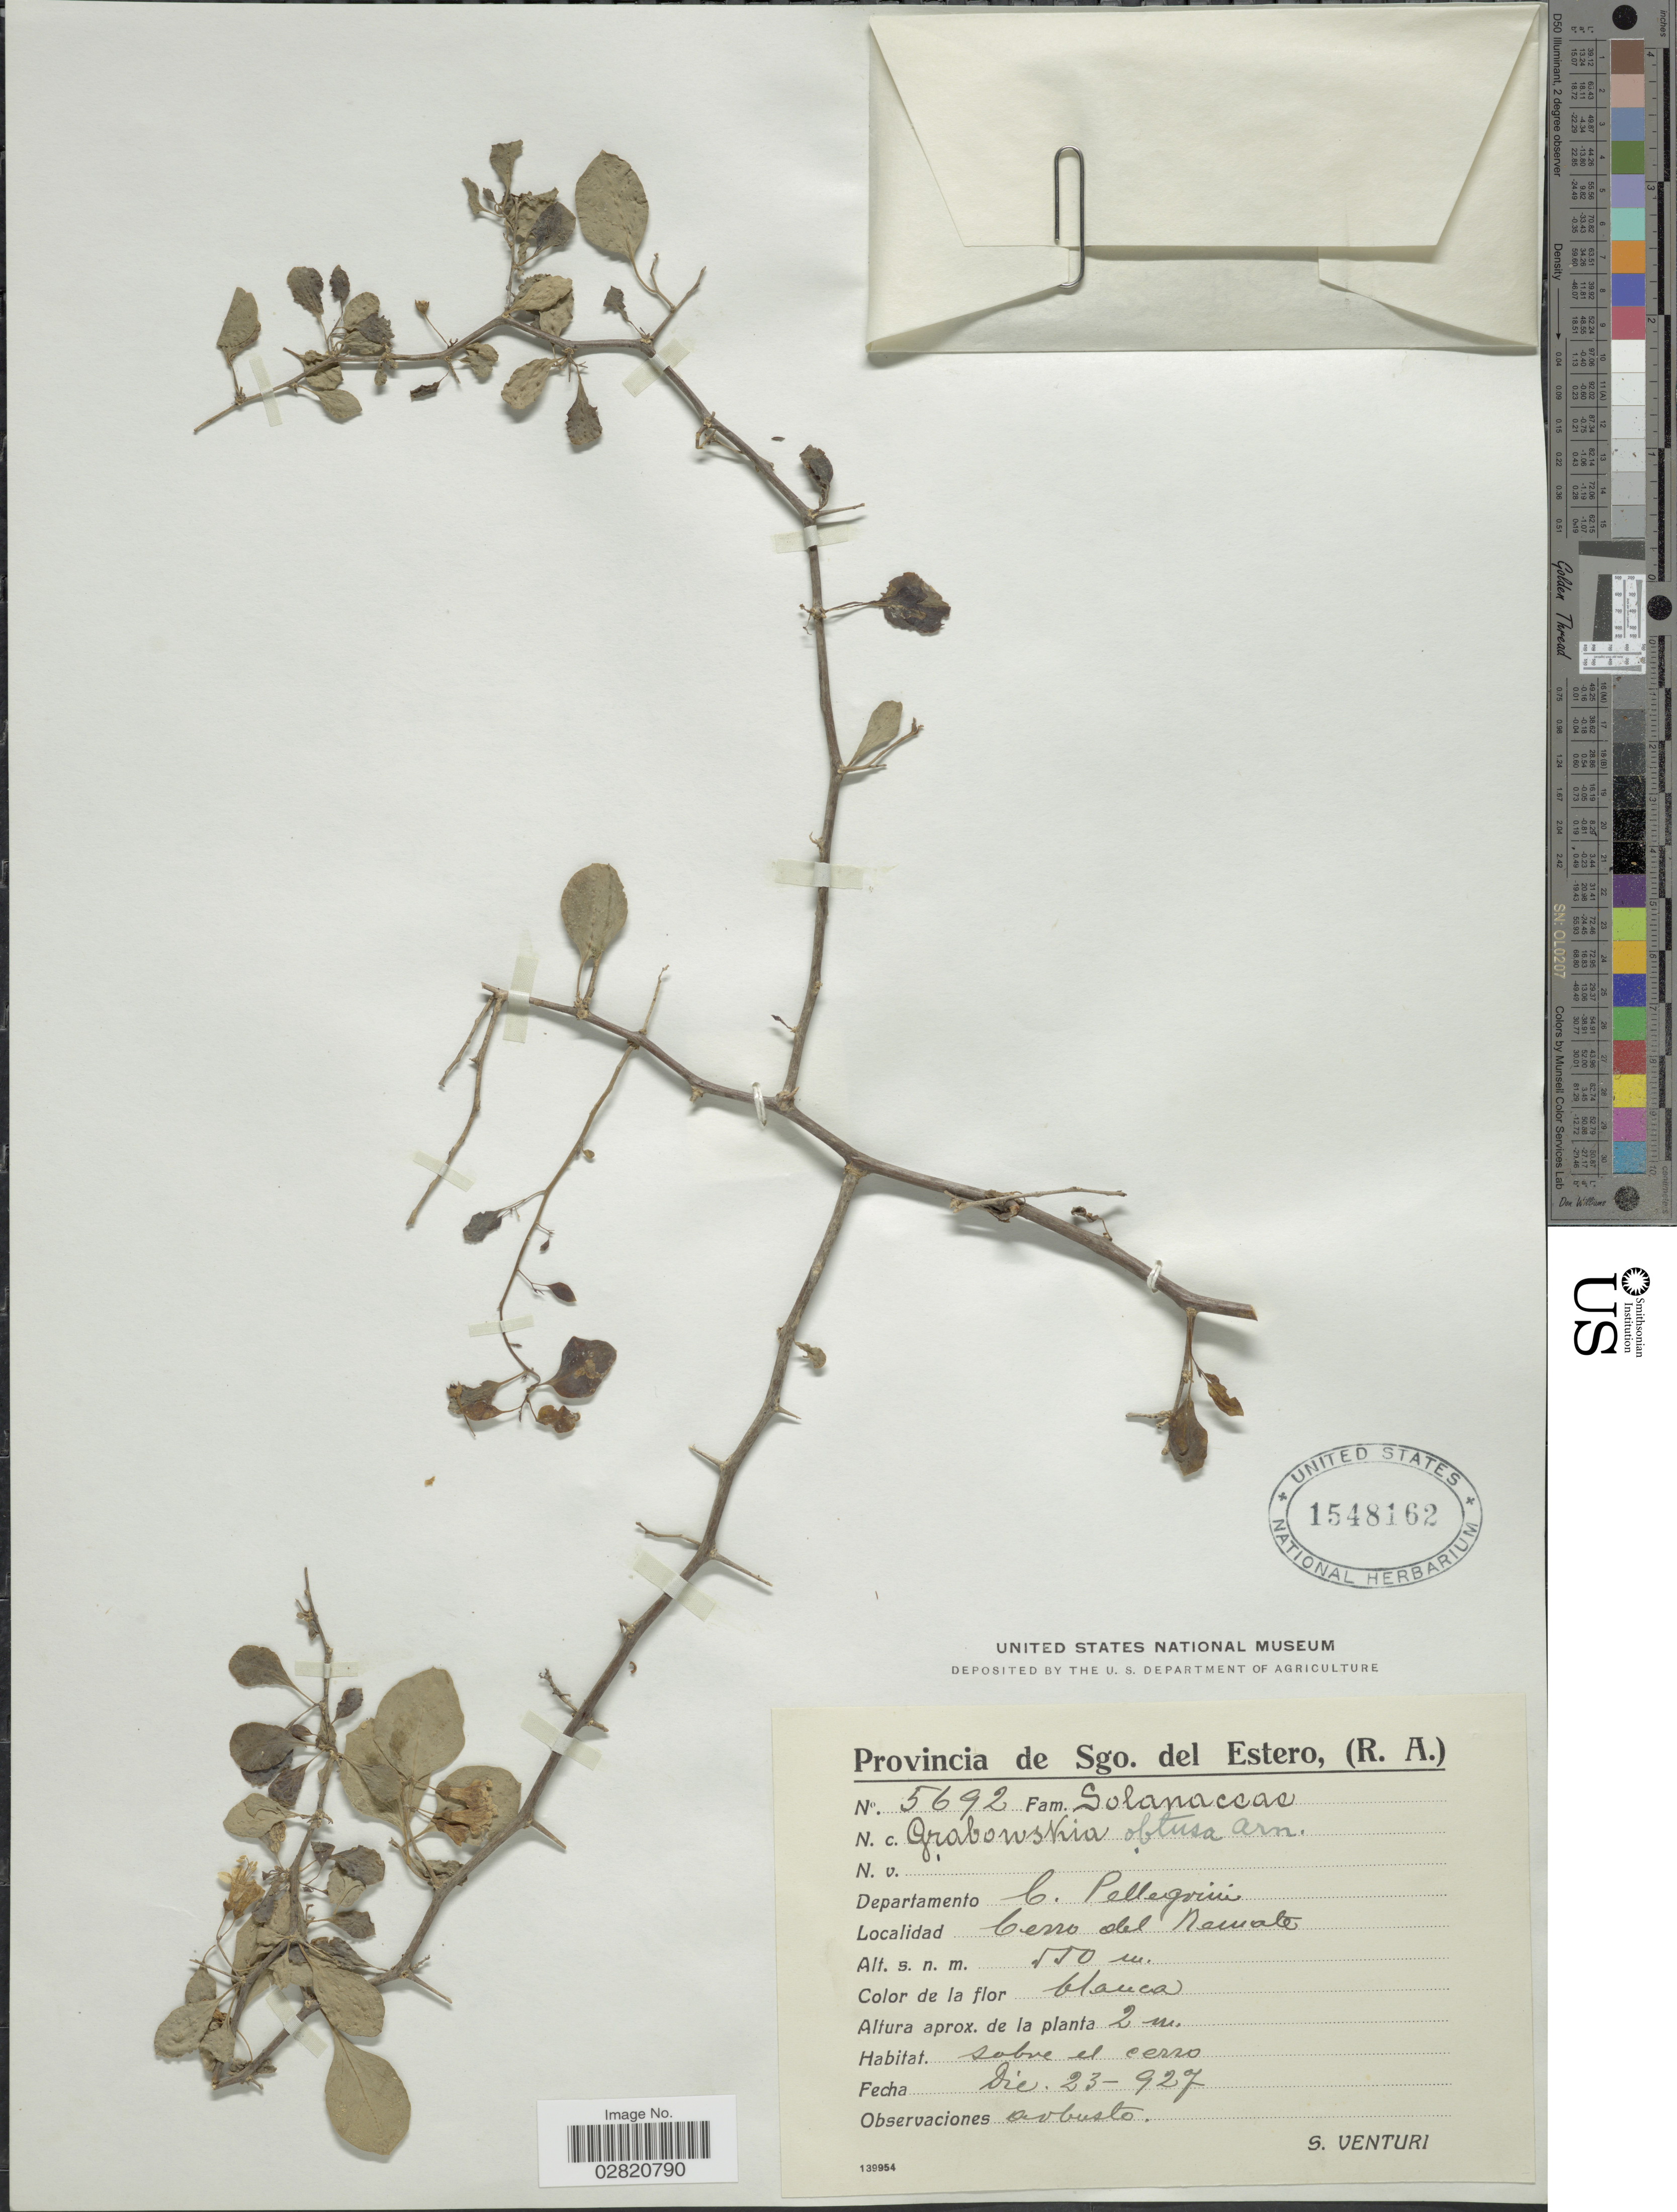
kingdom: Plantae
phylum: Tracheophyta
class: Magnoliopsida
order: Solanales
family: Solanaceae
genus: Grabowskia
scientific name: Grabowskia obtusa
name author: Arn.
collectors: S. Venturi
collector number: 5692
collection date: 1927-12-23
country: Argentina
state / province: Santiago del Estero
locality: Departamento C. Pellegrim. Cerro del Namate.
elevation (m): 550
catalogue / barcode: US 1548162